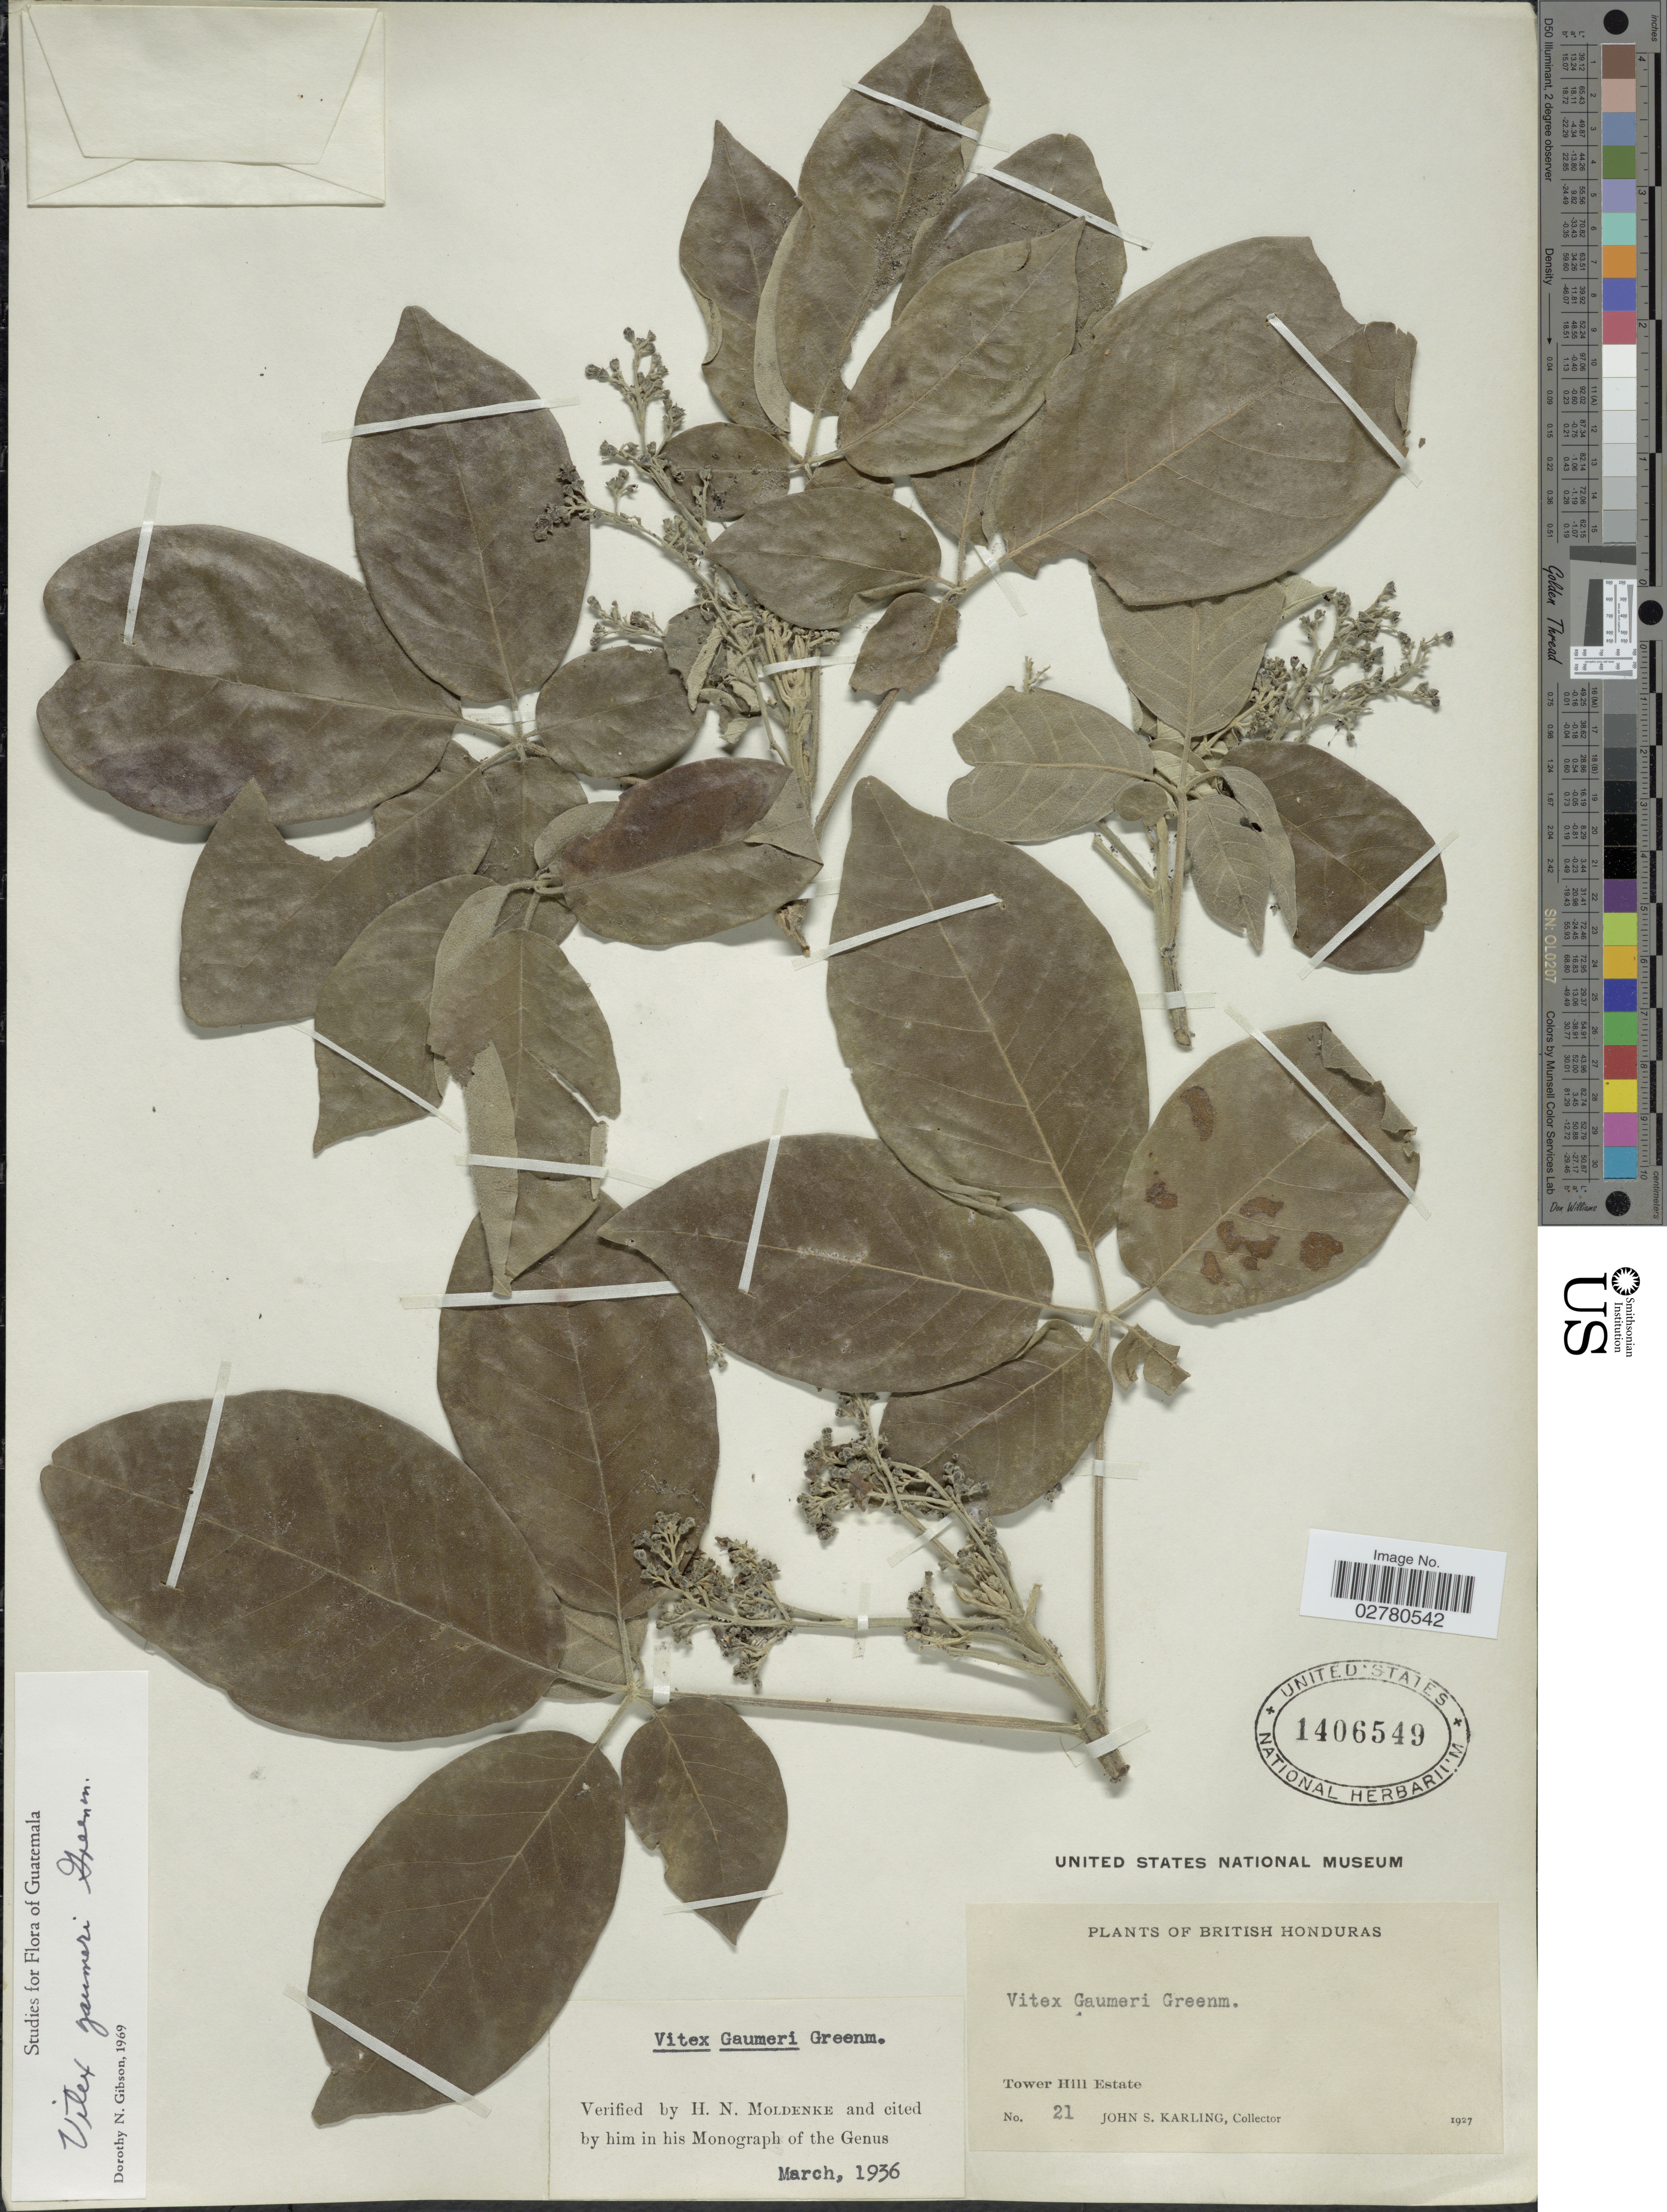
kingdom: Plantae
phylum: Tracheophyta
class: Magnoliopsida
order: Lamiales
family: Lamiaceae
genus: Vitex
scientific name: Vitex gaumeri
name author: Greenm.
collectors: J. Karling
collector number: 21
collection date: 1927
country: Belize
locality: British Honduras, Tower Hill Estate.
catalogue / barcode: US 1406549